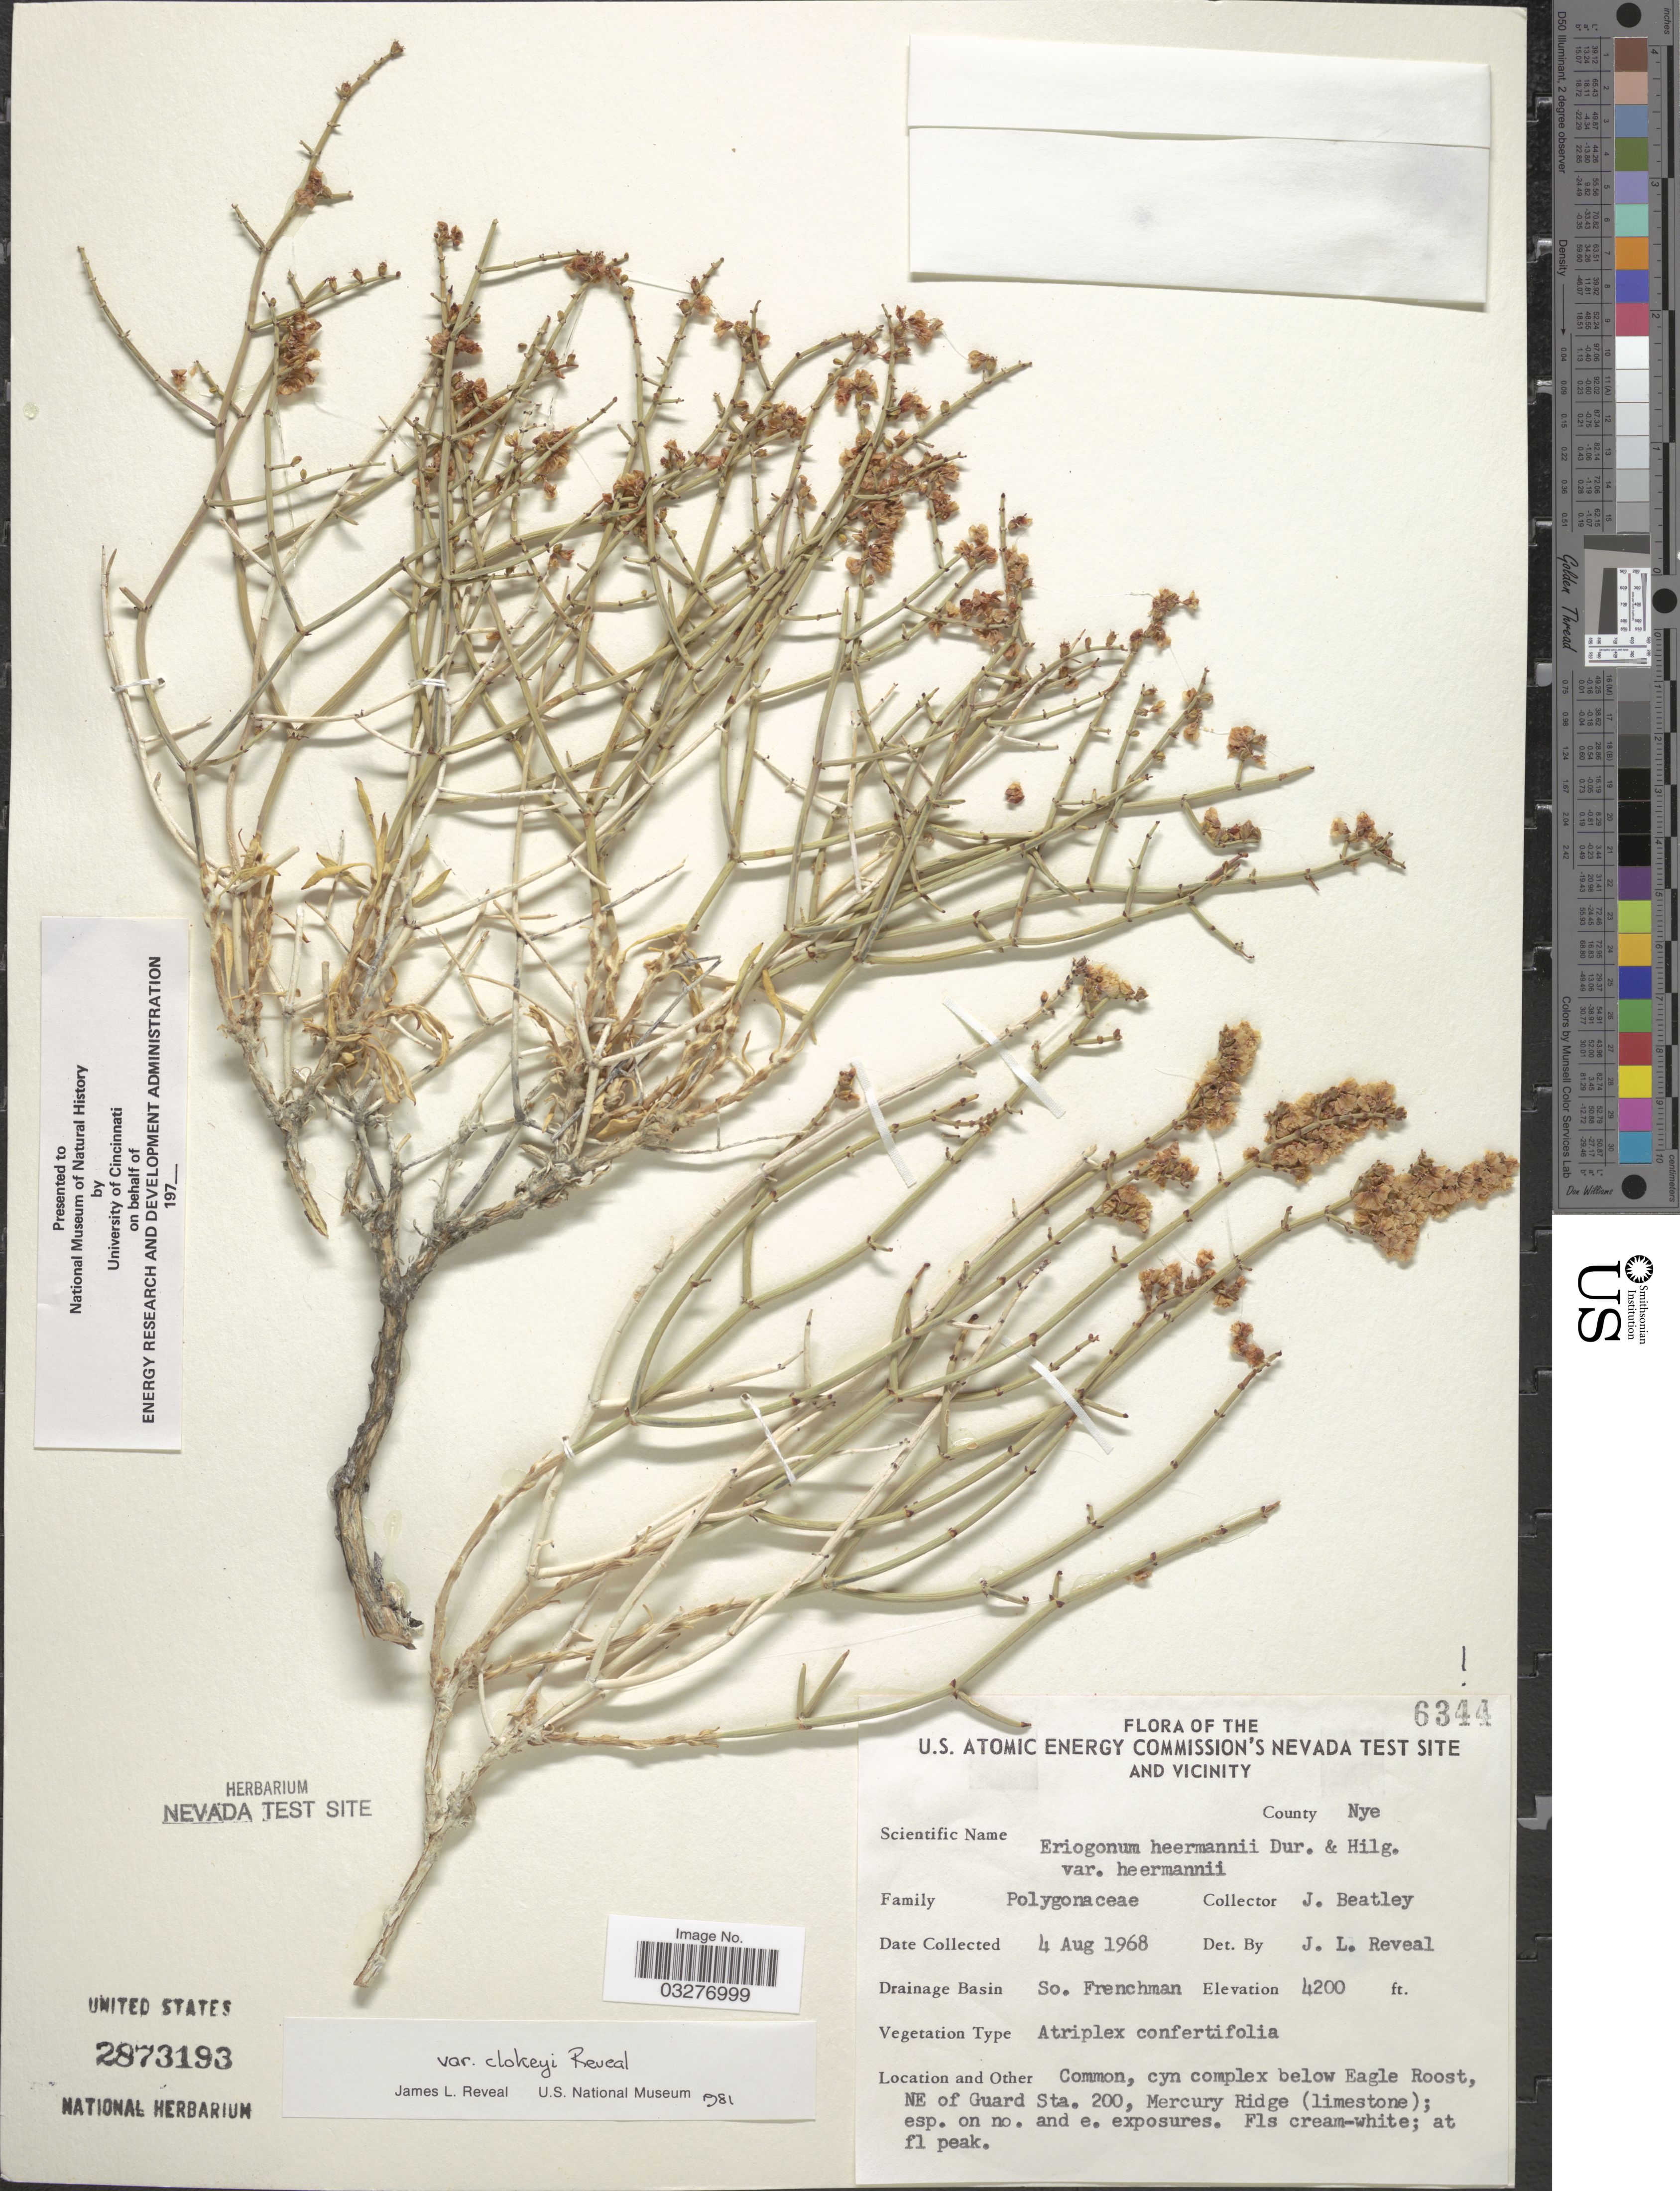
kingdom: Plantae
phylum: Tracheophyta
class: Magnoliopsida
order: Caryophyllales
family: Polygonaceae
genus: Eriogonum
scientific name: Eriogonum heermannii var. clokeyi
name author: Reveal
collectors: J. C. Beatley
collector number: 6344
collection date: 1968-08-04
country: United States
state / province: Nevada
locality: U.S. Atomic Energy Commission's Nevada Test Site and Vicinity. County Nye. Drainage Basin So. Frenchman, Cyn complex below Eagle Roost, NE of Guard Sta. 200, Mercury Ridge (limestone).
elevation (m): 1280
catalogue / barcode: US 2873193